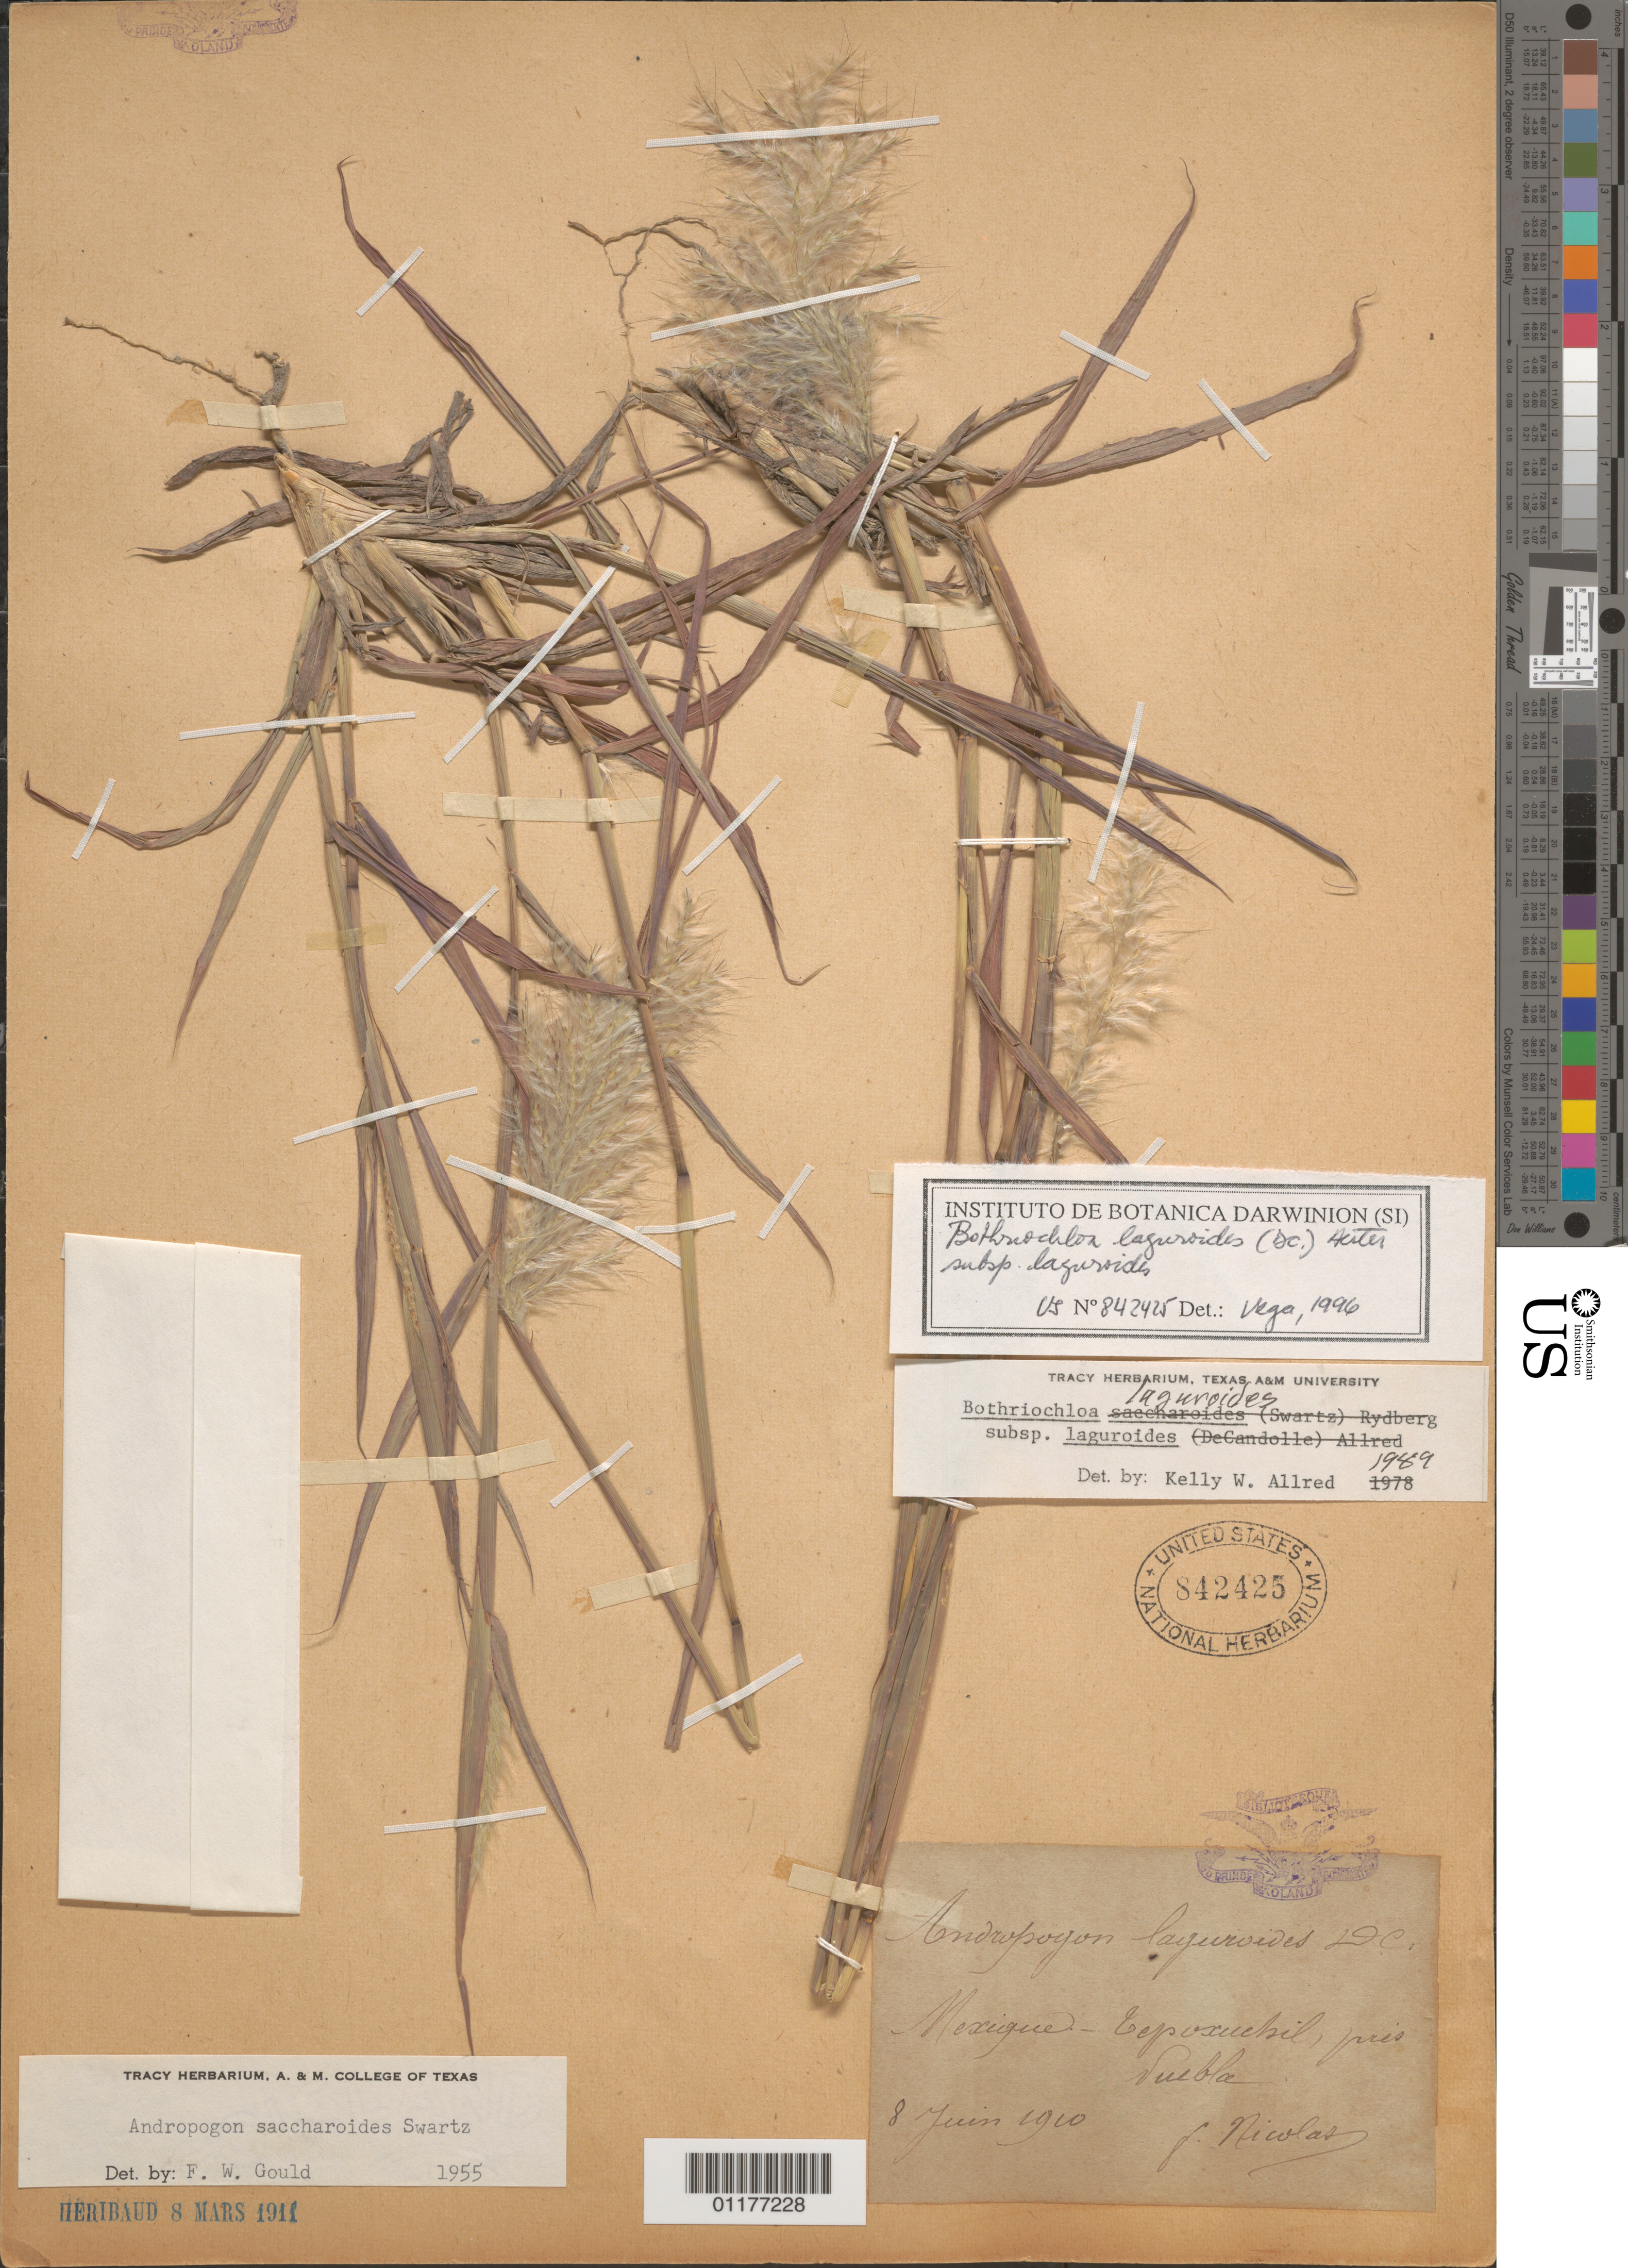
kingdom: Plantae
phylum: Tracheophyta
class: Liliopsida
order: Poales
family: Poaceae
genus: Bothriochloa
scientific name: Bothriochloa laguroides subsp. laguroides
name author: (DC.) Herter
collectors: Bro. Nicolas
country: Mexico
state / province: Puebla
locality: Espoxuekil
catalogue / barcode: US 842425